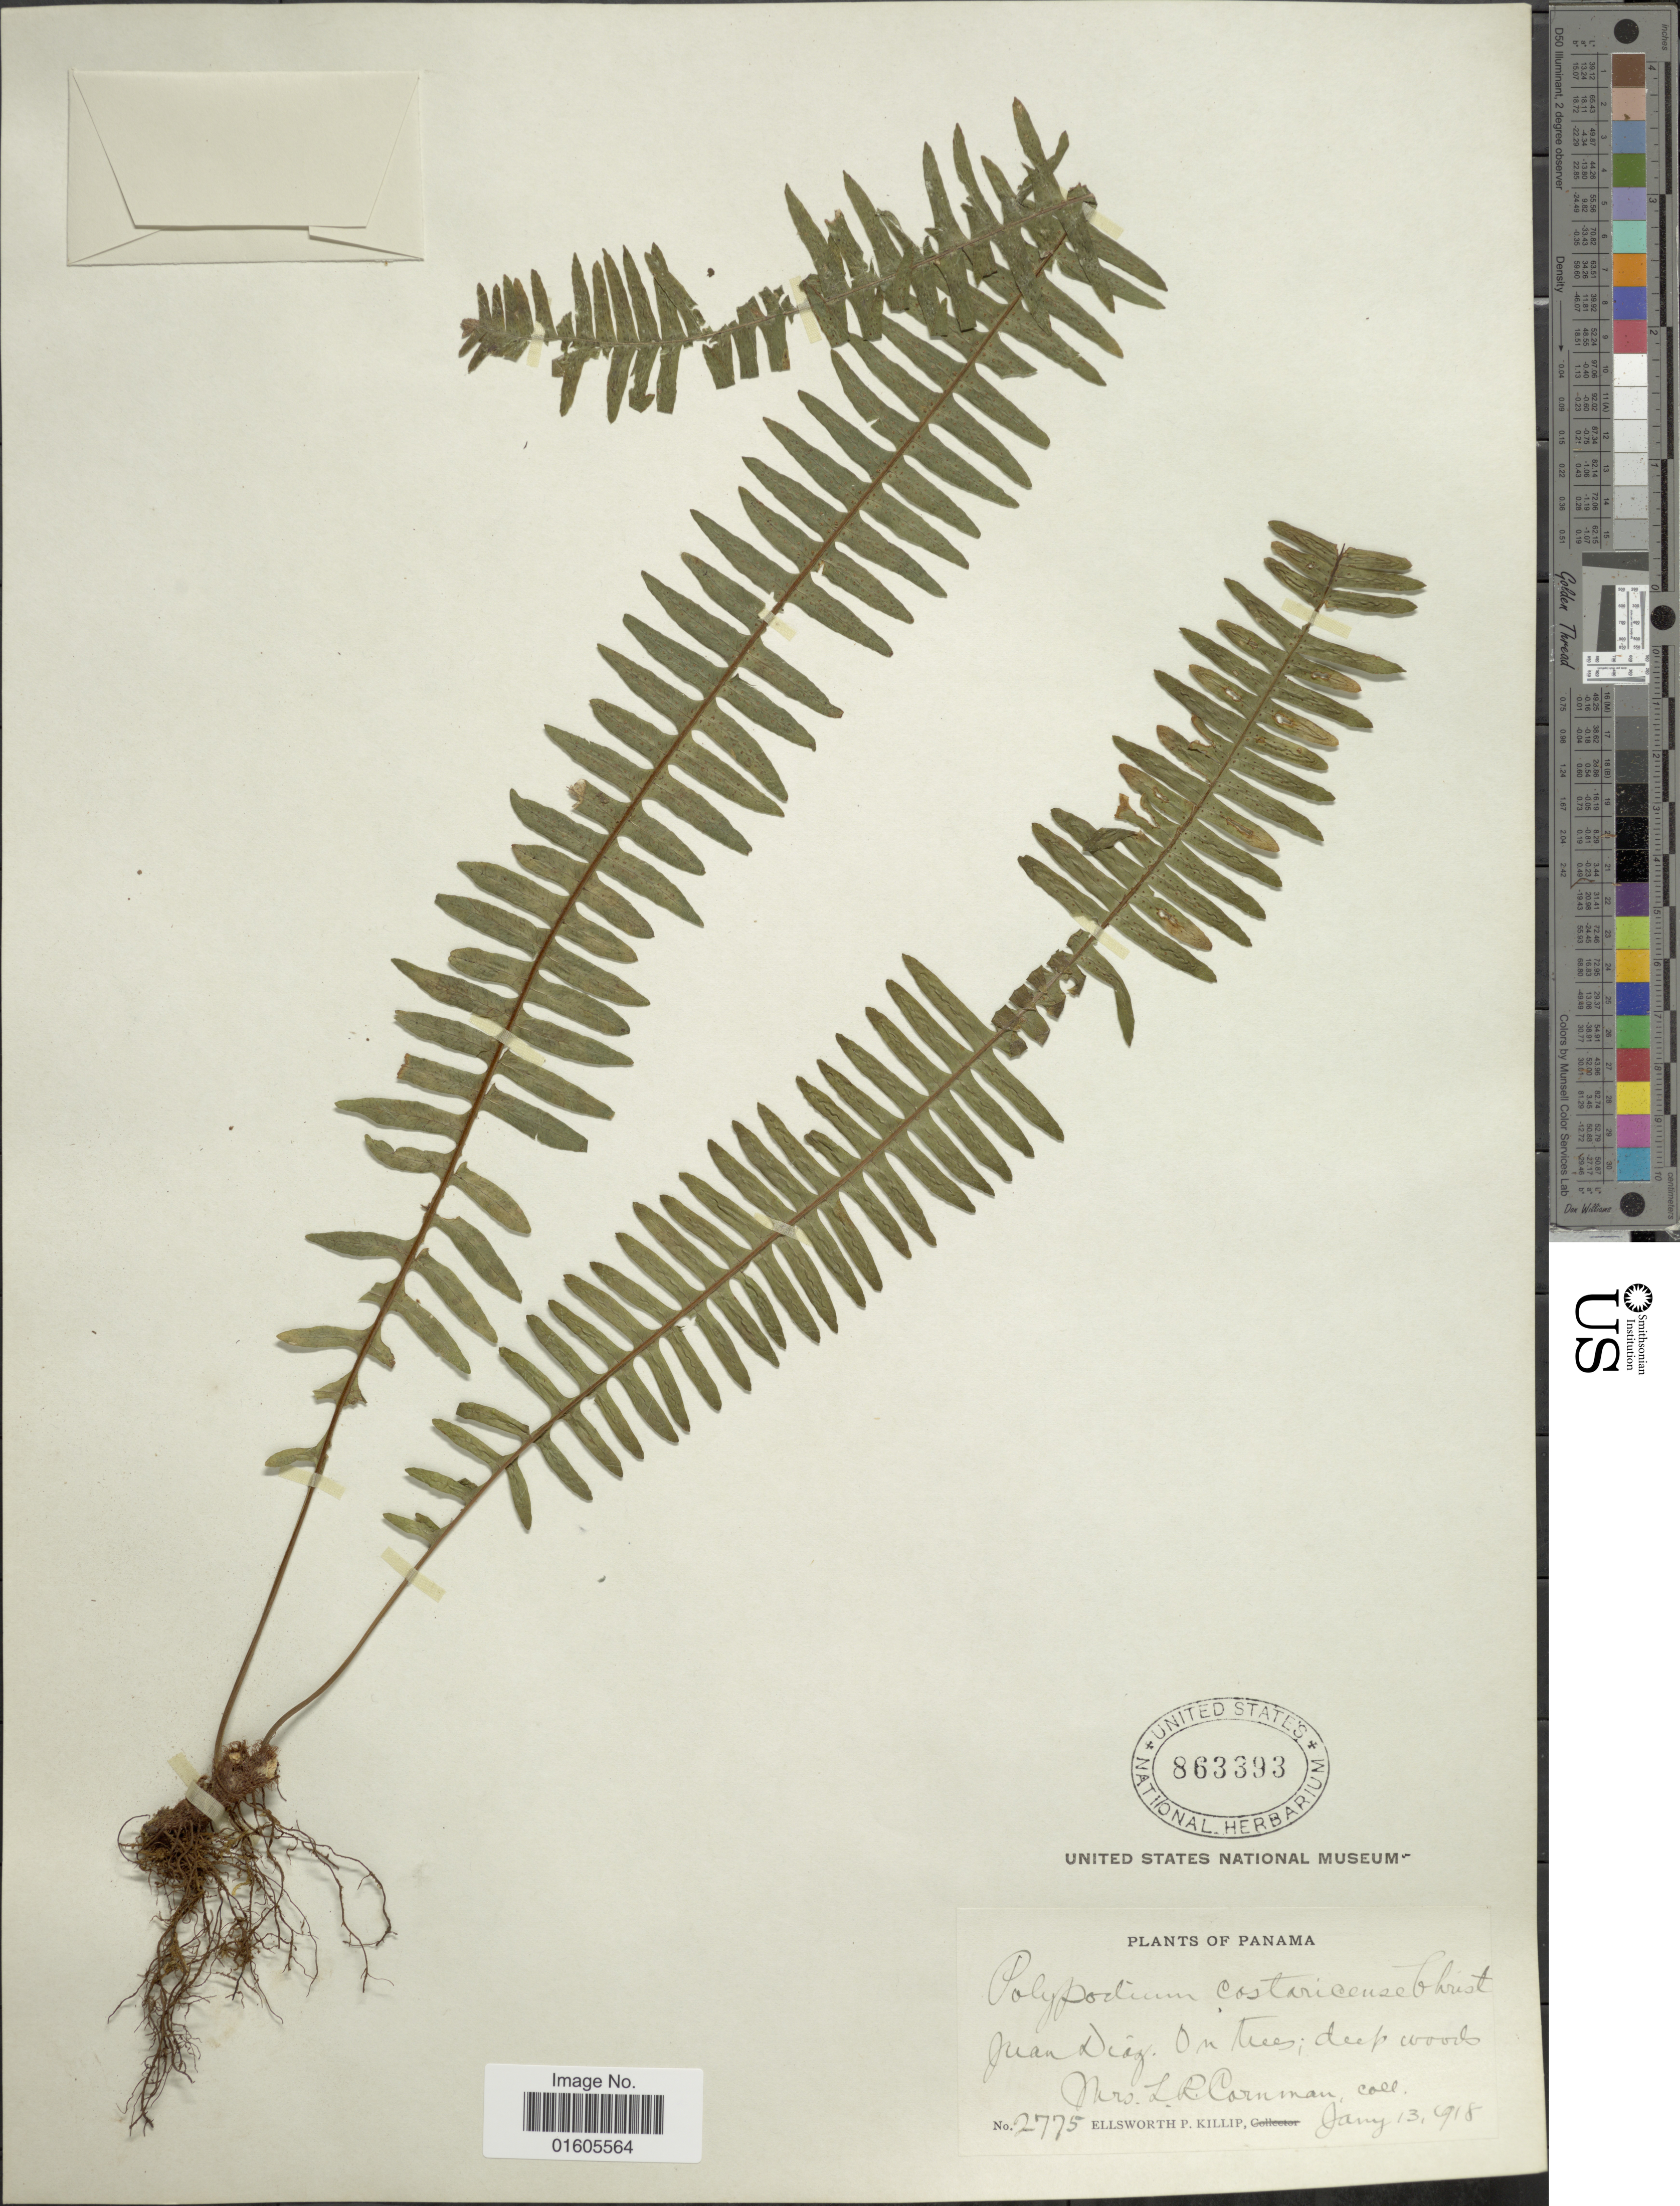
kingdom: Plantae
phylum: Tracheophyta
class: Polypodiopsida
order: Polypodiales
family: Polypodiaceae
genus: Serpocaulon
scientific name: Serpocaulon wagneri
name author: (Mett.) A.R. Sm.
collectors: L. Cornman & E. P. Killip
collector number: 2775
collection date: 1918-01-13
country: Panama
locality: Juan Diaz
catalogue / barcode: US 863393